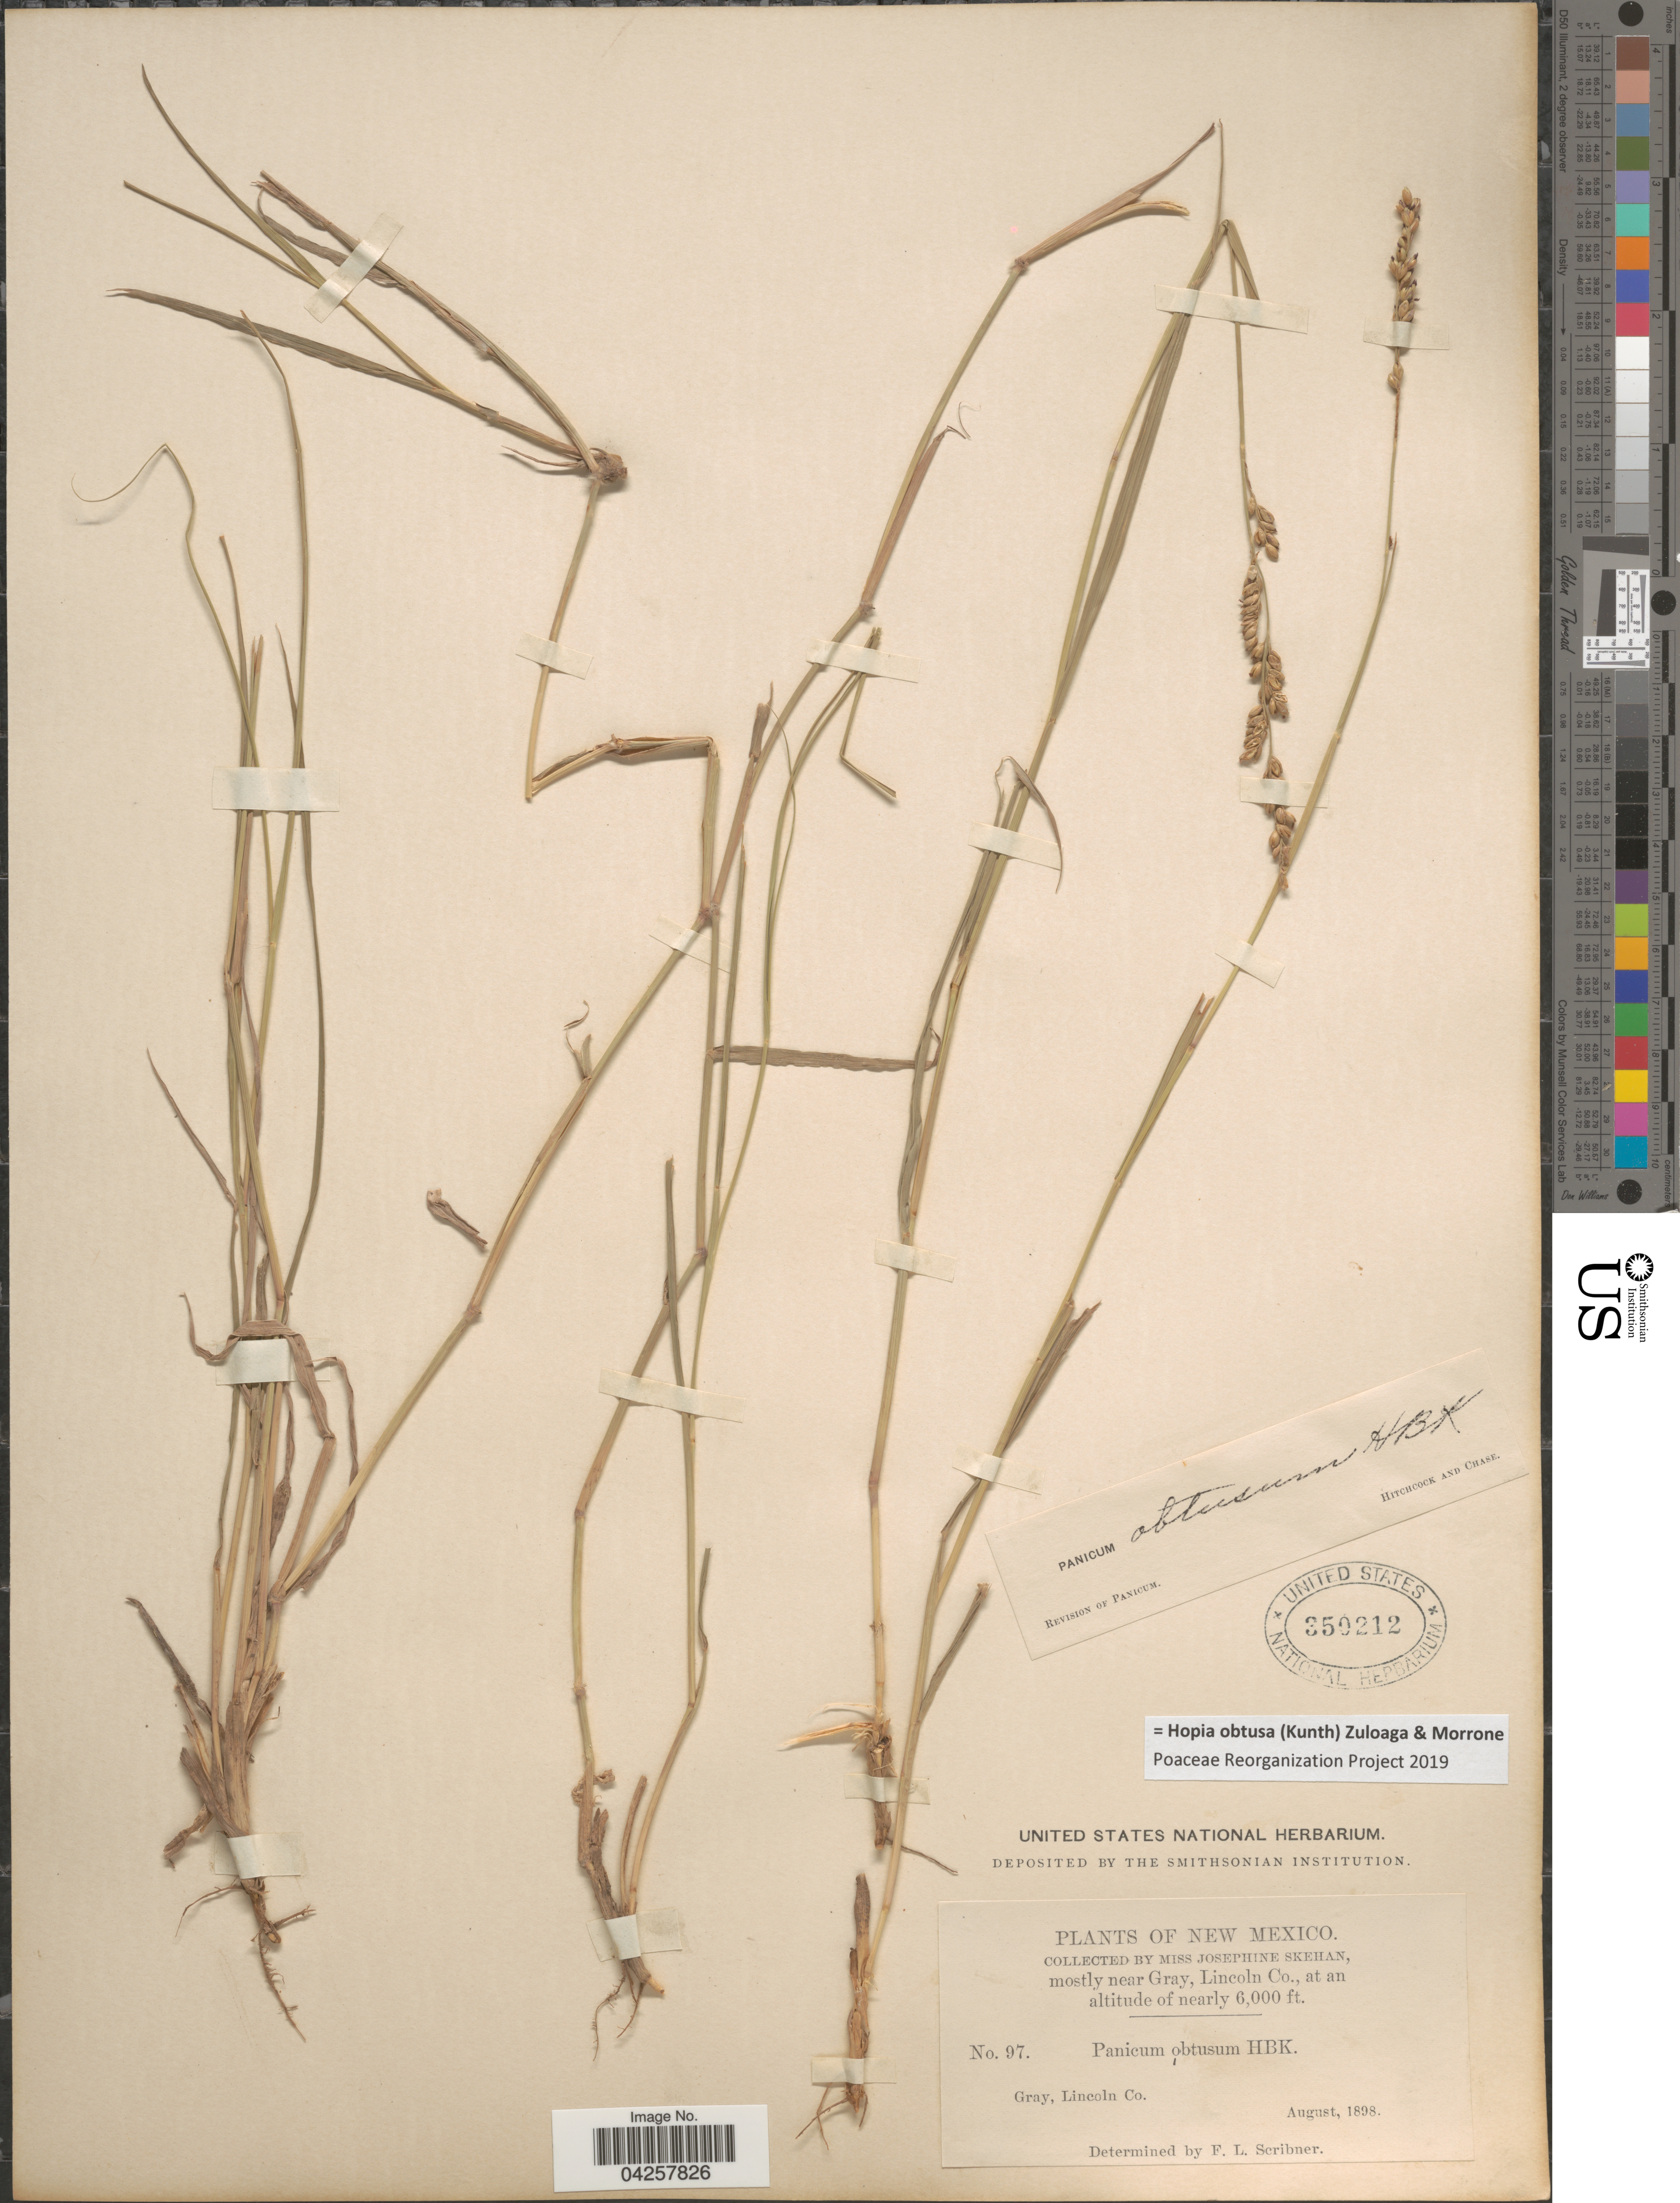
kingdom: Plantae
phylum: Tracheophyta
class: Liliopsida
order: Poales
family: Poaceae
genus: Hopia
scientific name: Hopia obtusa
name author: (Kunth) Zuloaga & Morrone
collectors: J. Skehan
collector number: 97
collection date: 1898-08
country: United States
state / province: New Mexico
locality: Mostly near Gray, Lincoln Co.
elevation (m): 1829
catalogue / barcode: US 350212